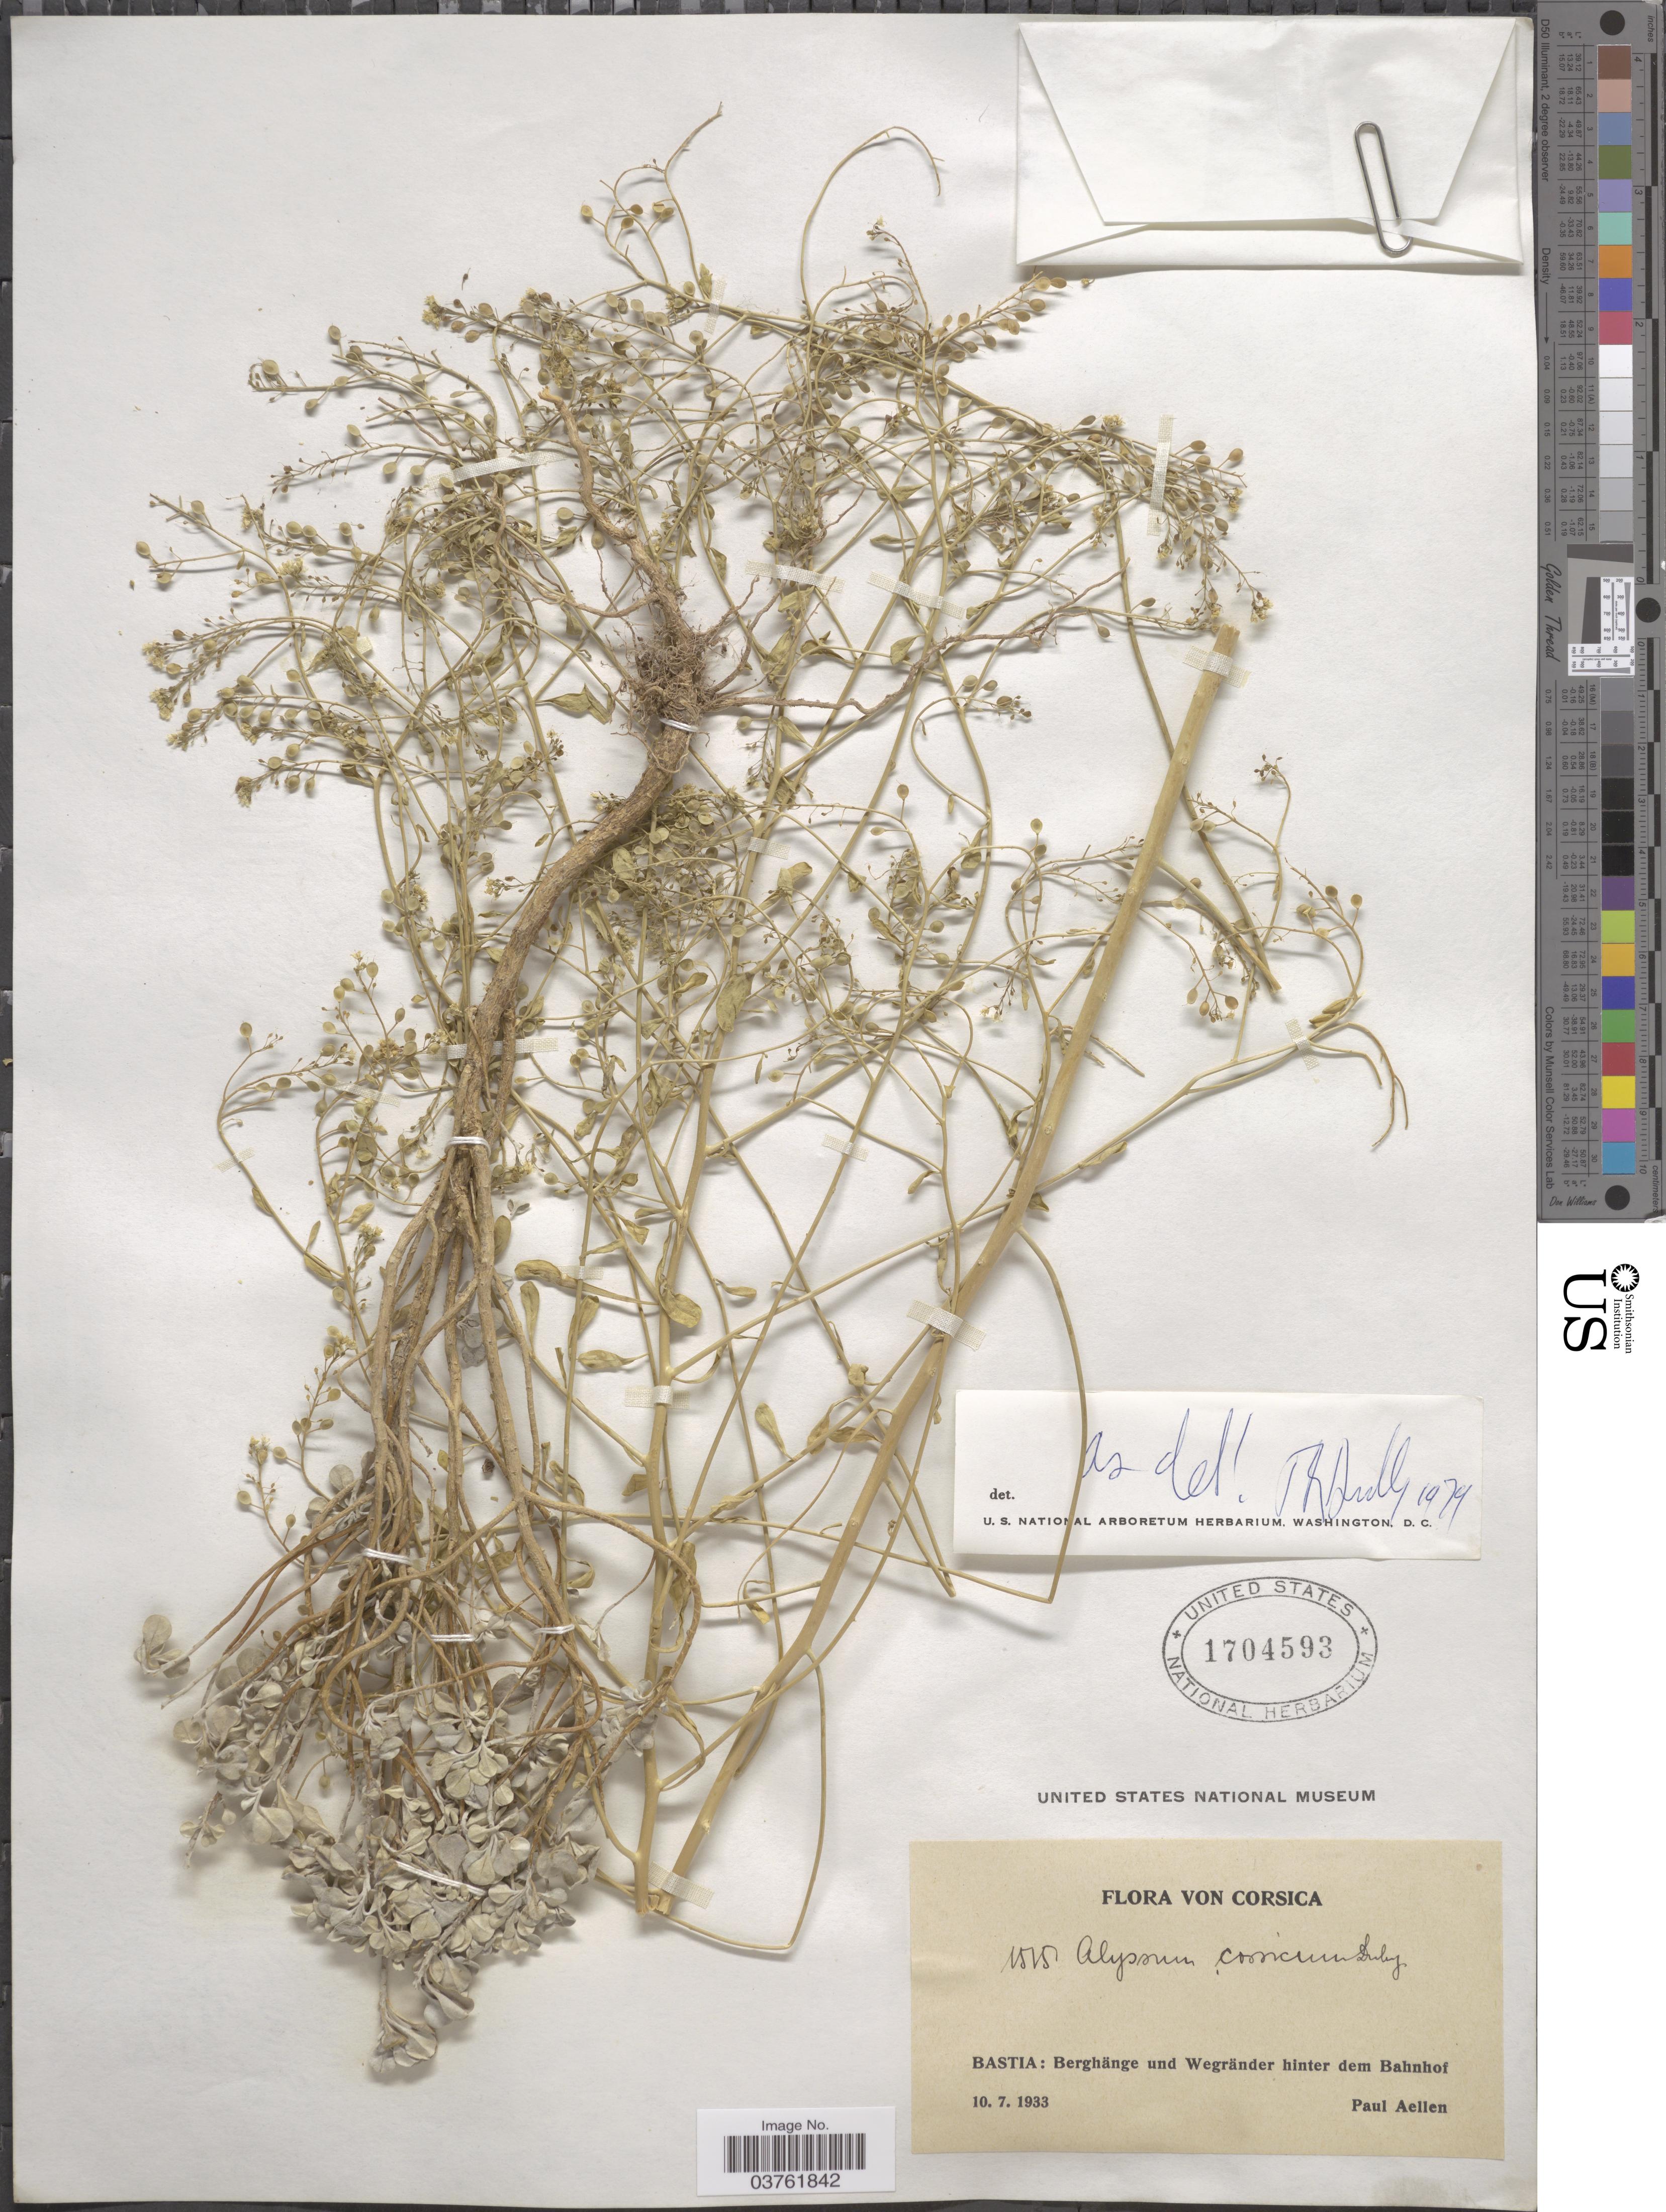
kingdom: Plantae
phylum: Tracheophyta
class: Magnoliopsida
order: Brassicales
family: Brassicaceae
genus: Alyssum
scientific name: Alyssum corsicum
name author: Duby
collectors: P. Aellen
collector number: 1515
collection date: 1933-07-10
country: France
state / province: Corsica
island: Corse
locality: Bastia: Berghänge und Wegränder hinter dem Bahnhof.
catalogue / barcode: US 1704593